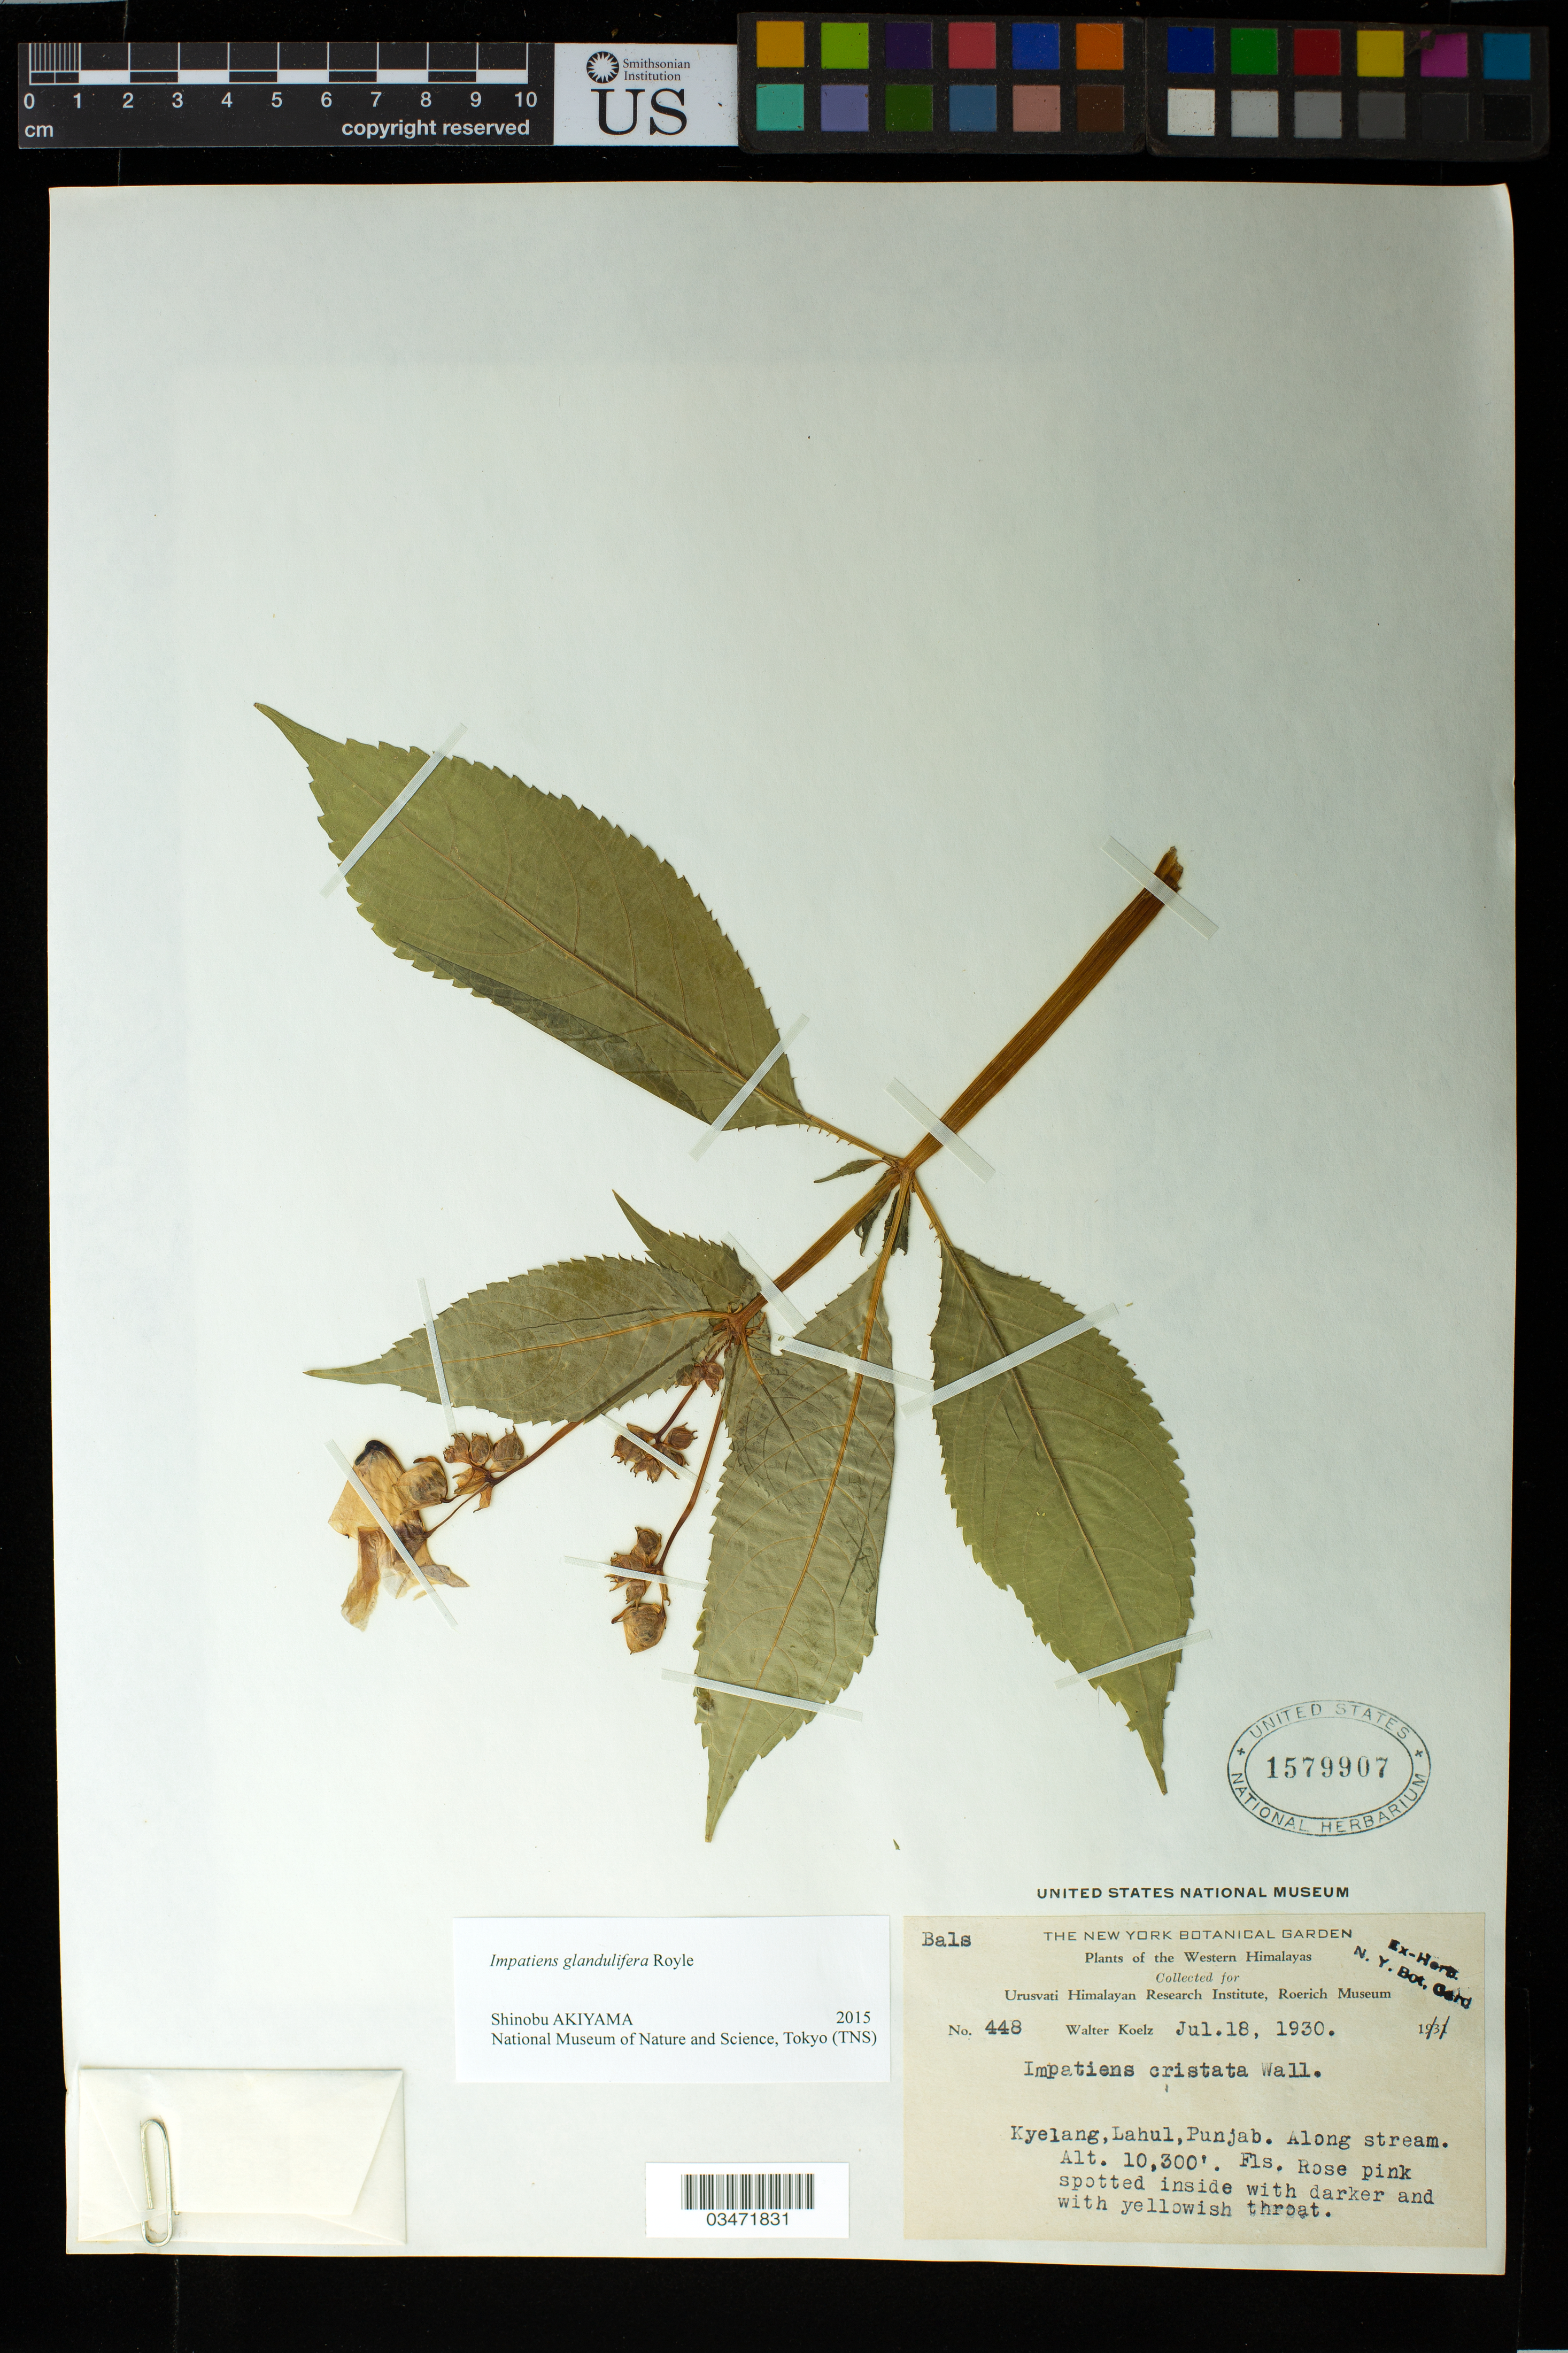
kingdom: Plantae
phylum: Tracheophyta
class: Magnoliopsida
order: Ericales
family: Balsaminaceae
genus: Impatiens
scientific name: Impatiens glandulifera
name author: Royle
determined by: Akiyama, Shinobu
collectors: W. N. Koelz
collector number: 448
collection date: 1930-07-18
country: India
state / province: Himachal Pradesh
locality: Kyeland, Lahul, Punjab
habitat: Along stream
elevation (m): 3139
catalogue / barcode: US 1579907